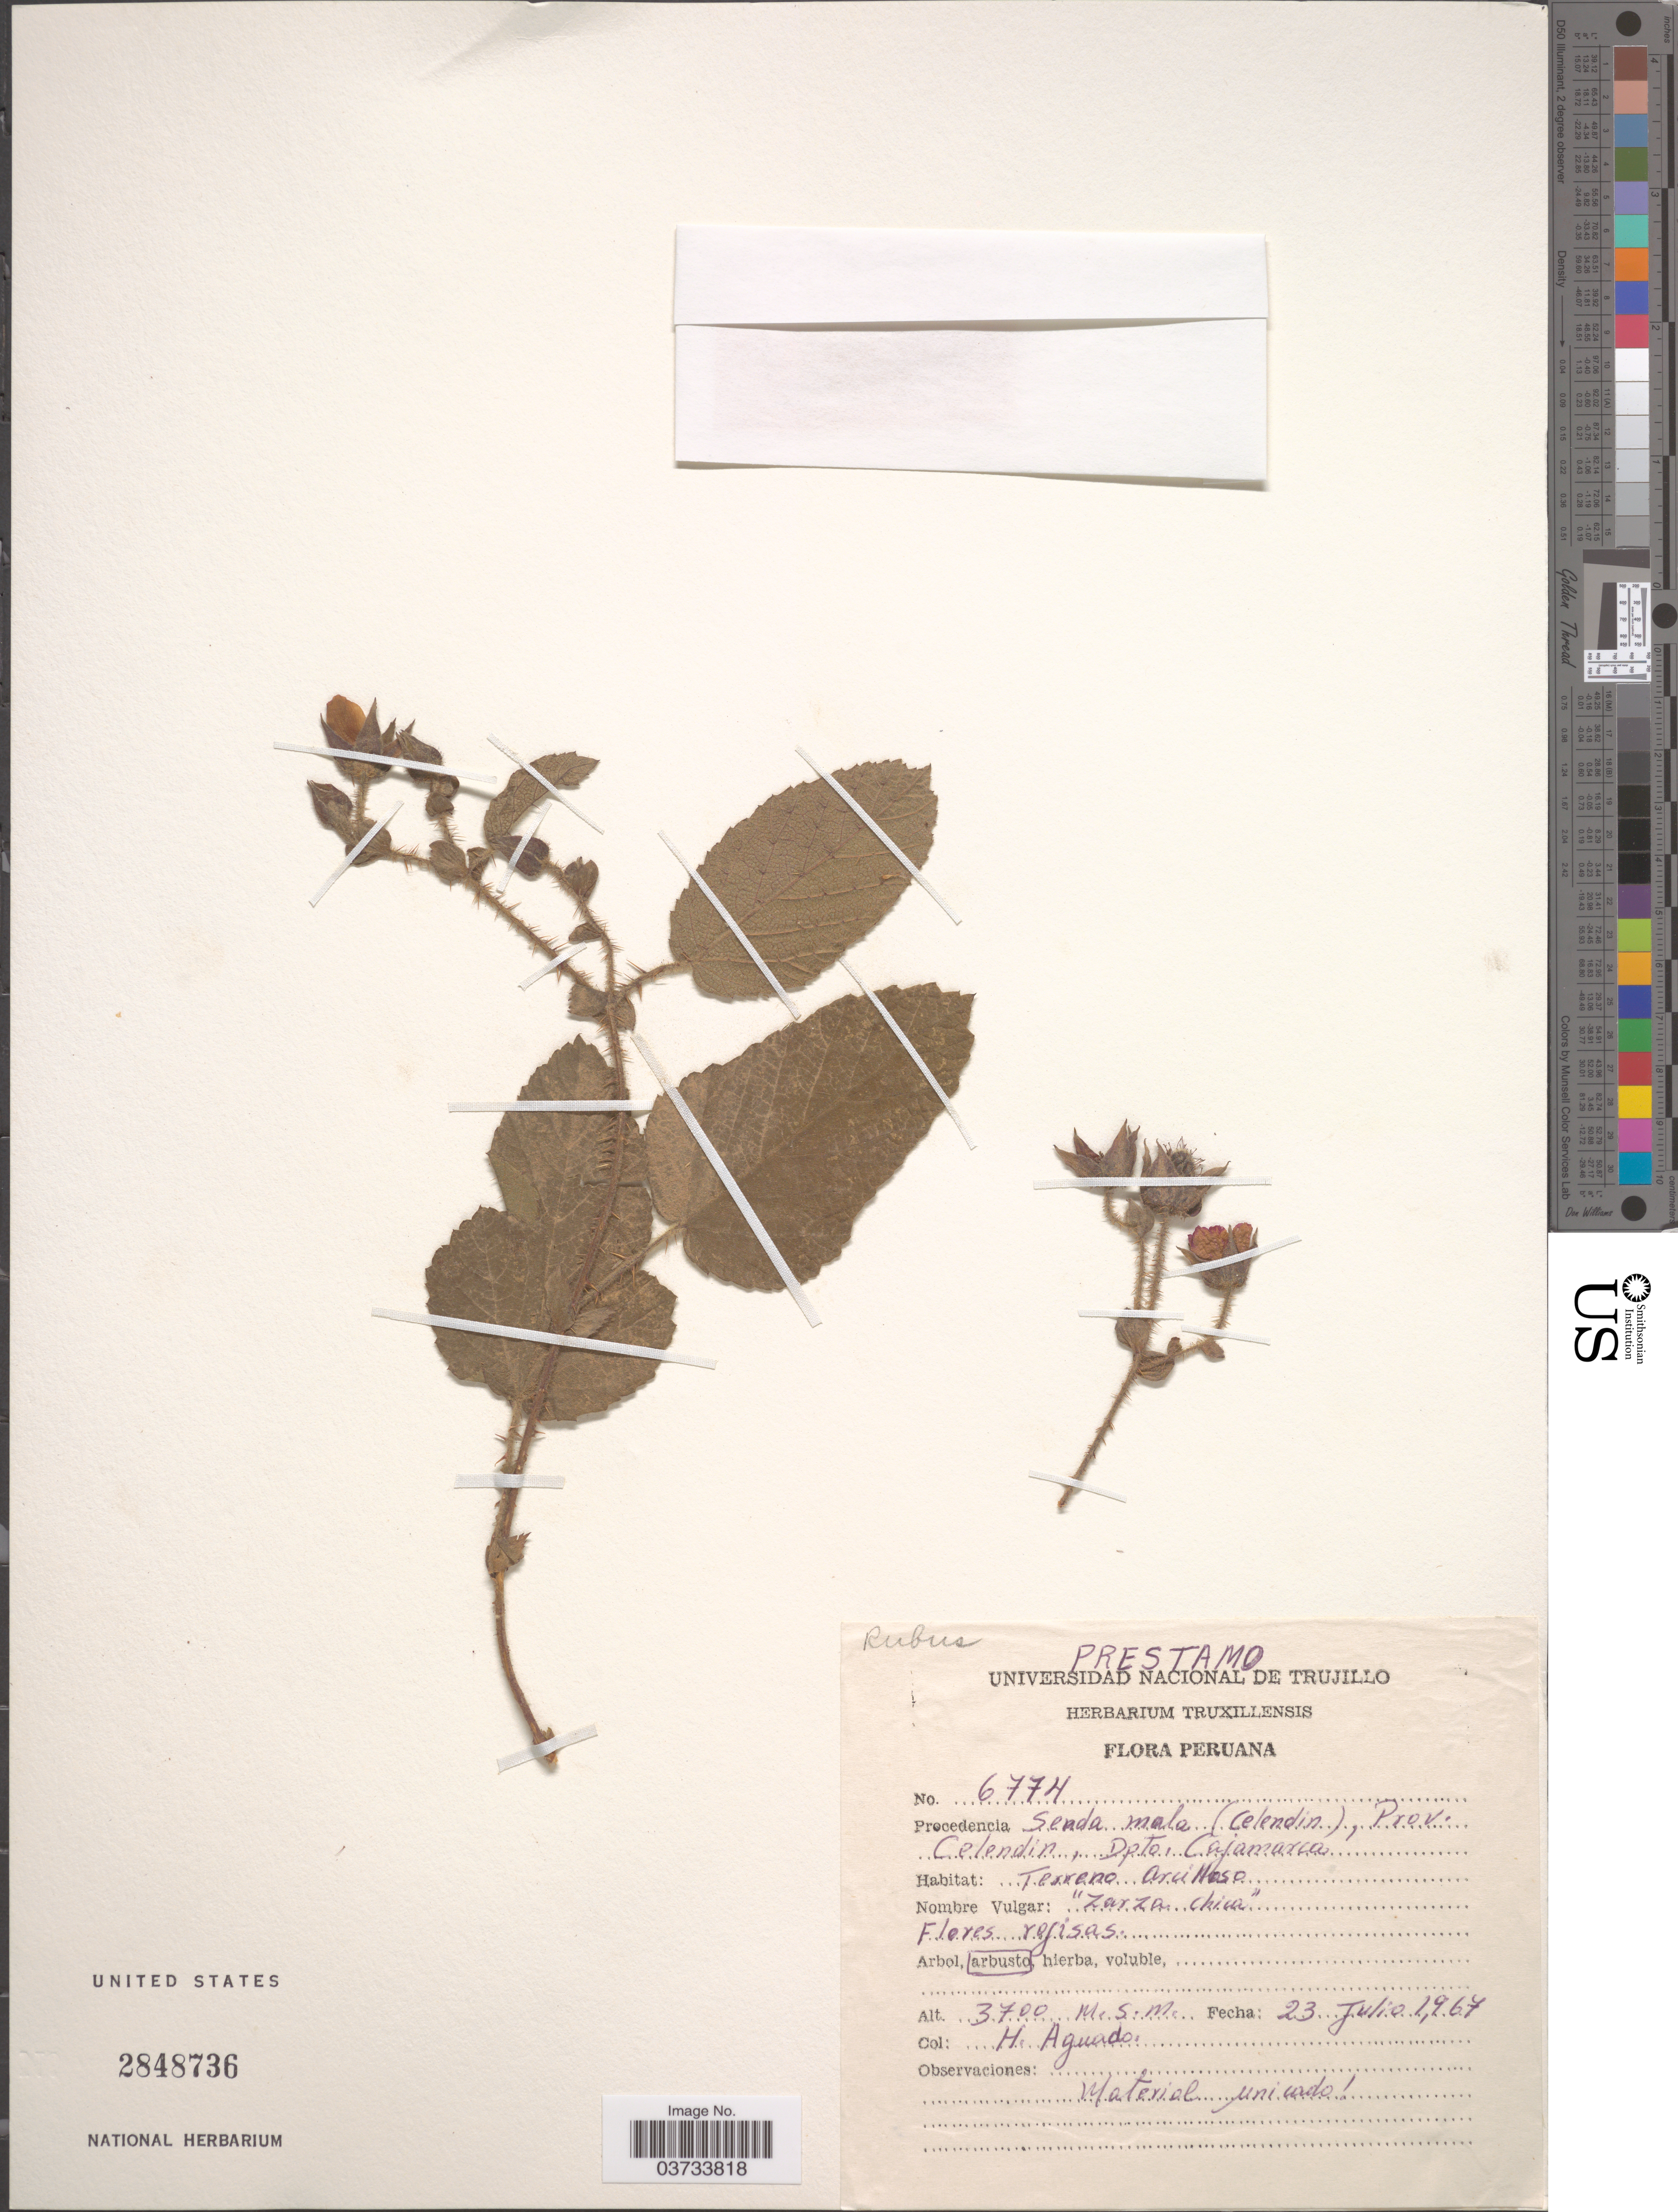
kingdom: Plantae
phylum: Tracheophyta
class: Magnoliopsida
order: Rosales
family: Rosaceae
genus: Rubus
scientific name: Rubus sp.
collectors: H. Aguado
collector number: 6774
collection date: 1967-07-23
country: Peru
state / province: Cajamarca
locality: Senda mala (Celendin), Prov. Celendin, Dpto. Cajamarca.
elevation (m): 3700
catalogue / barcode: US 2848736